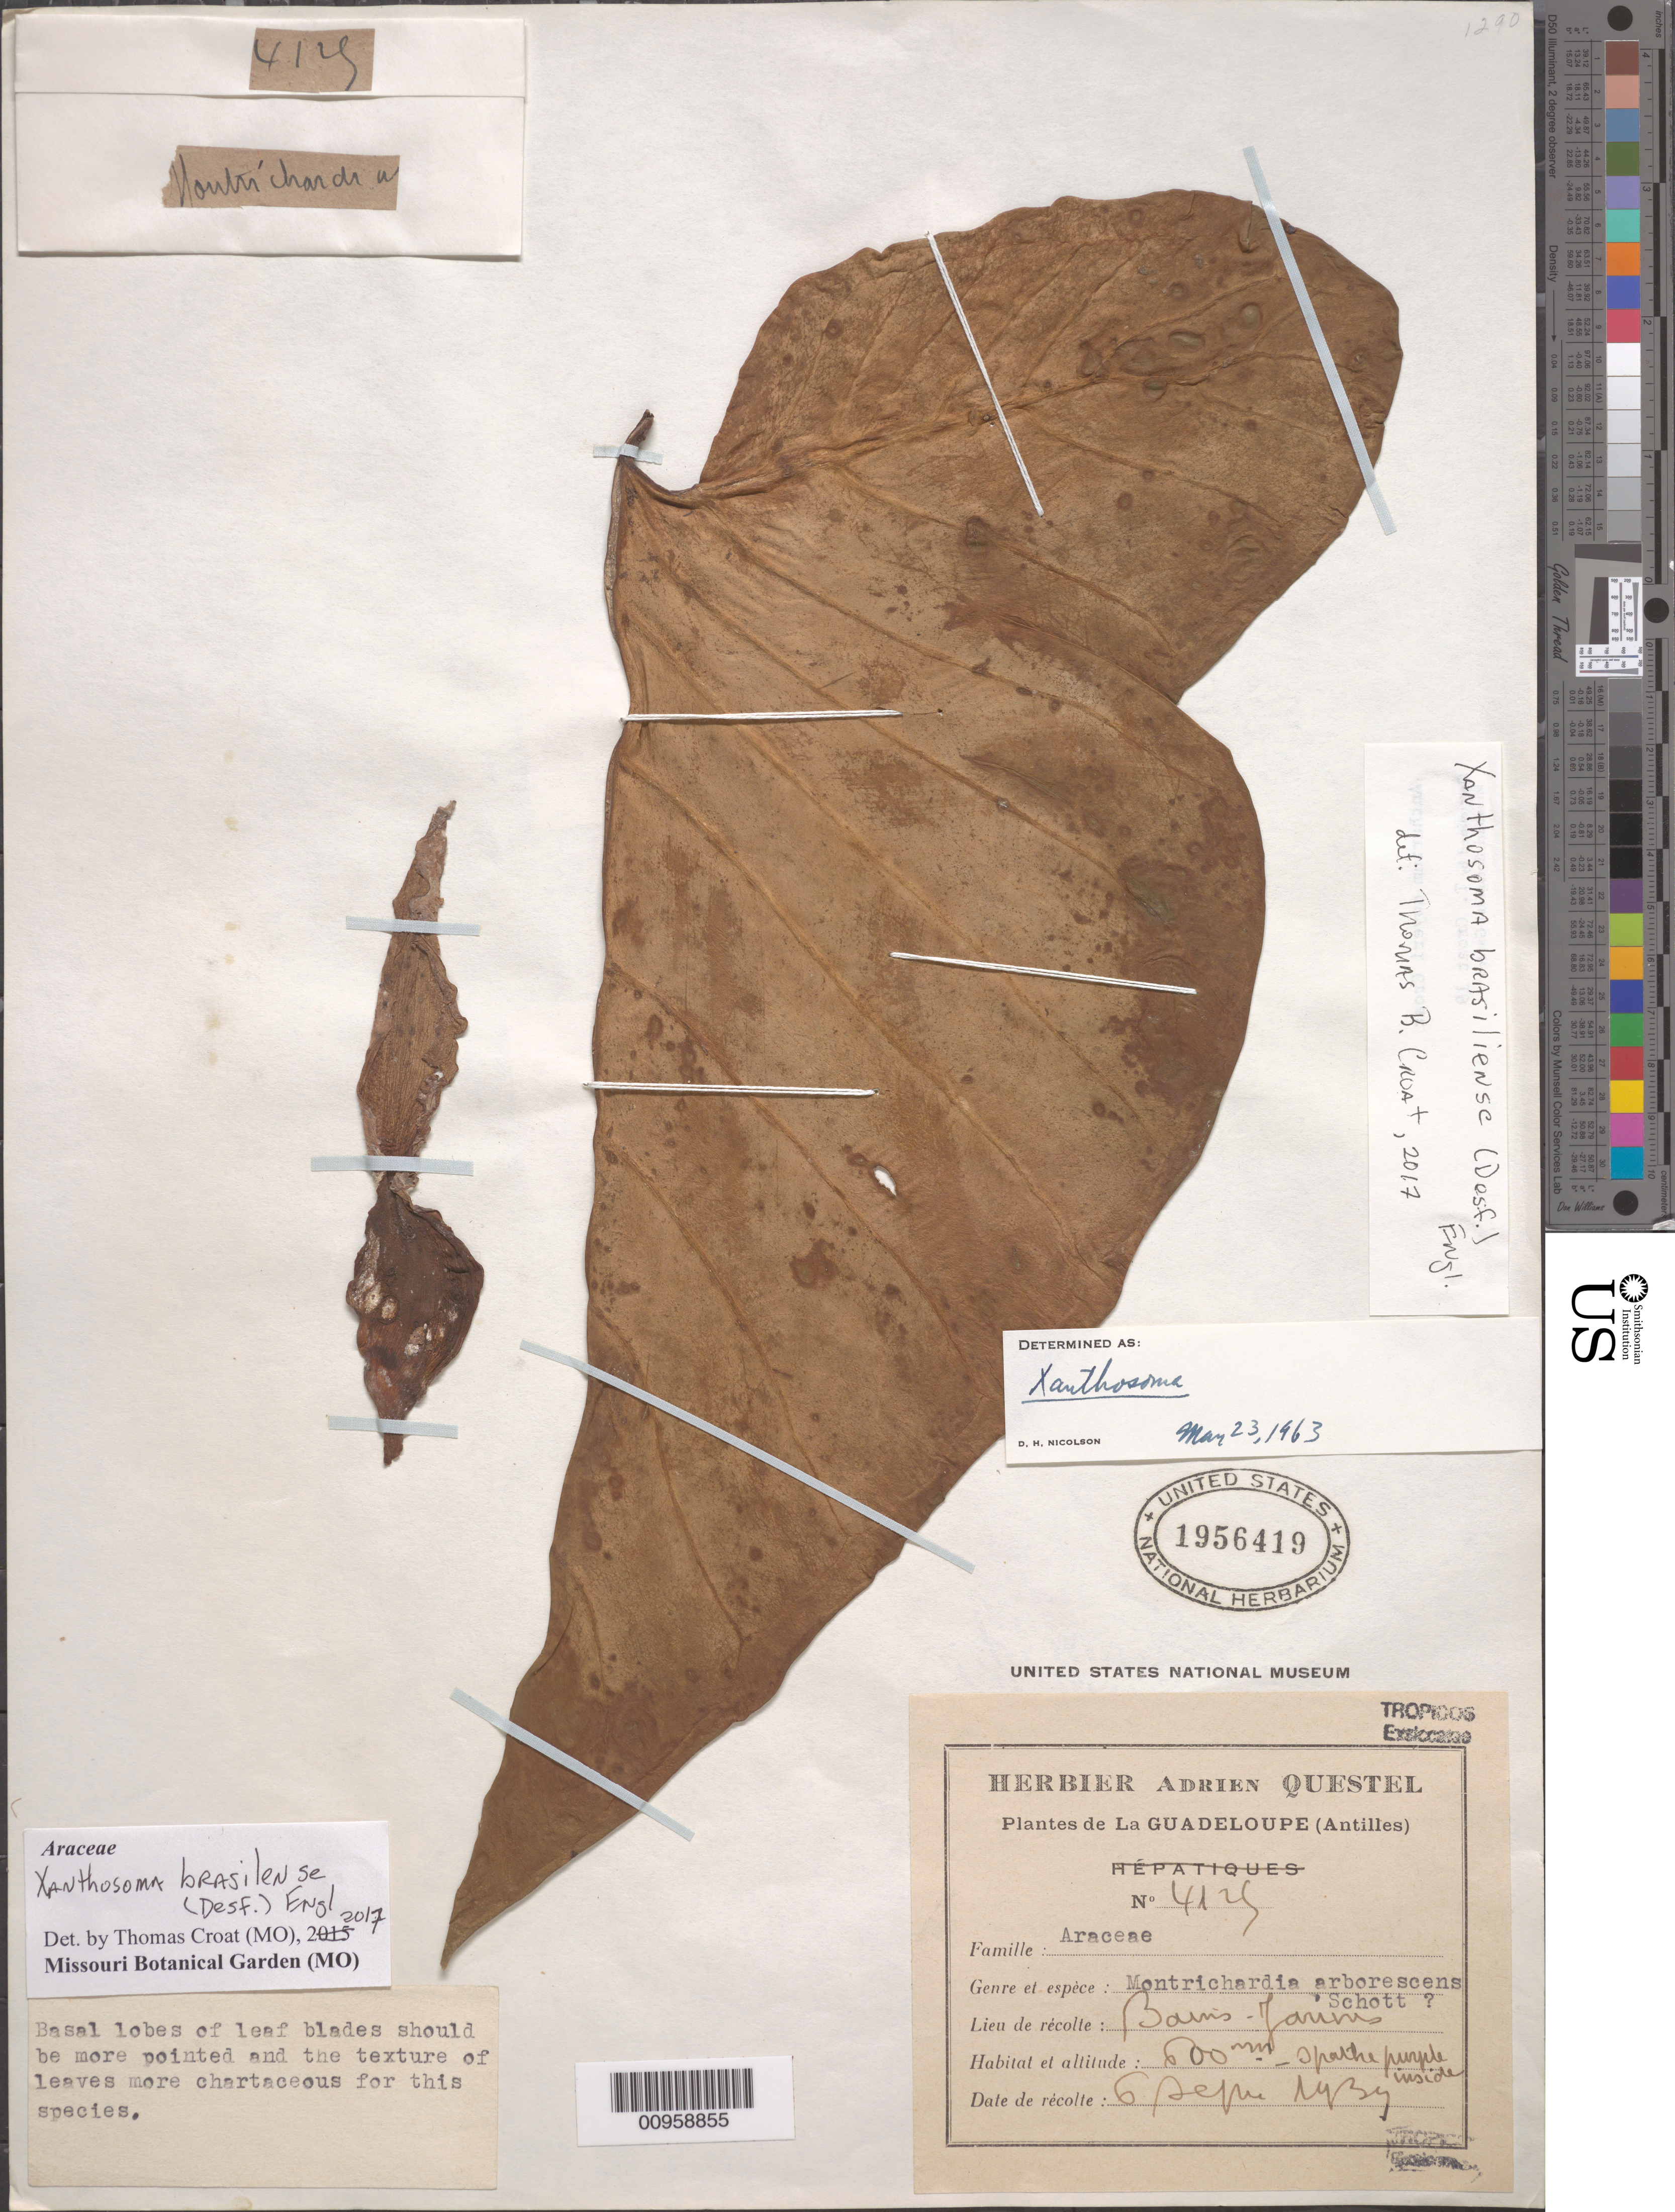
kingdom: Plantae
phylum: Tracheophyta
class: Liliopsida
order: Alismatales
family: Araceae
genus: Xanthosoma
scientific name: Xanthosoma brasiliense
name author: (Desf.) Engl.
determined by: Croat, Thomas B., Missouri Botanical Garden (MO)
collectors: A. Questel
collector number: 4125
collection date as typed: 06 Sep 1939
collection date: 1939-09-06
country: Guadeloupe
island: Basse Terre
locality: Baines Jaunes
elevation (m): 600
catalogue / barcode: US 1956419